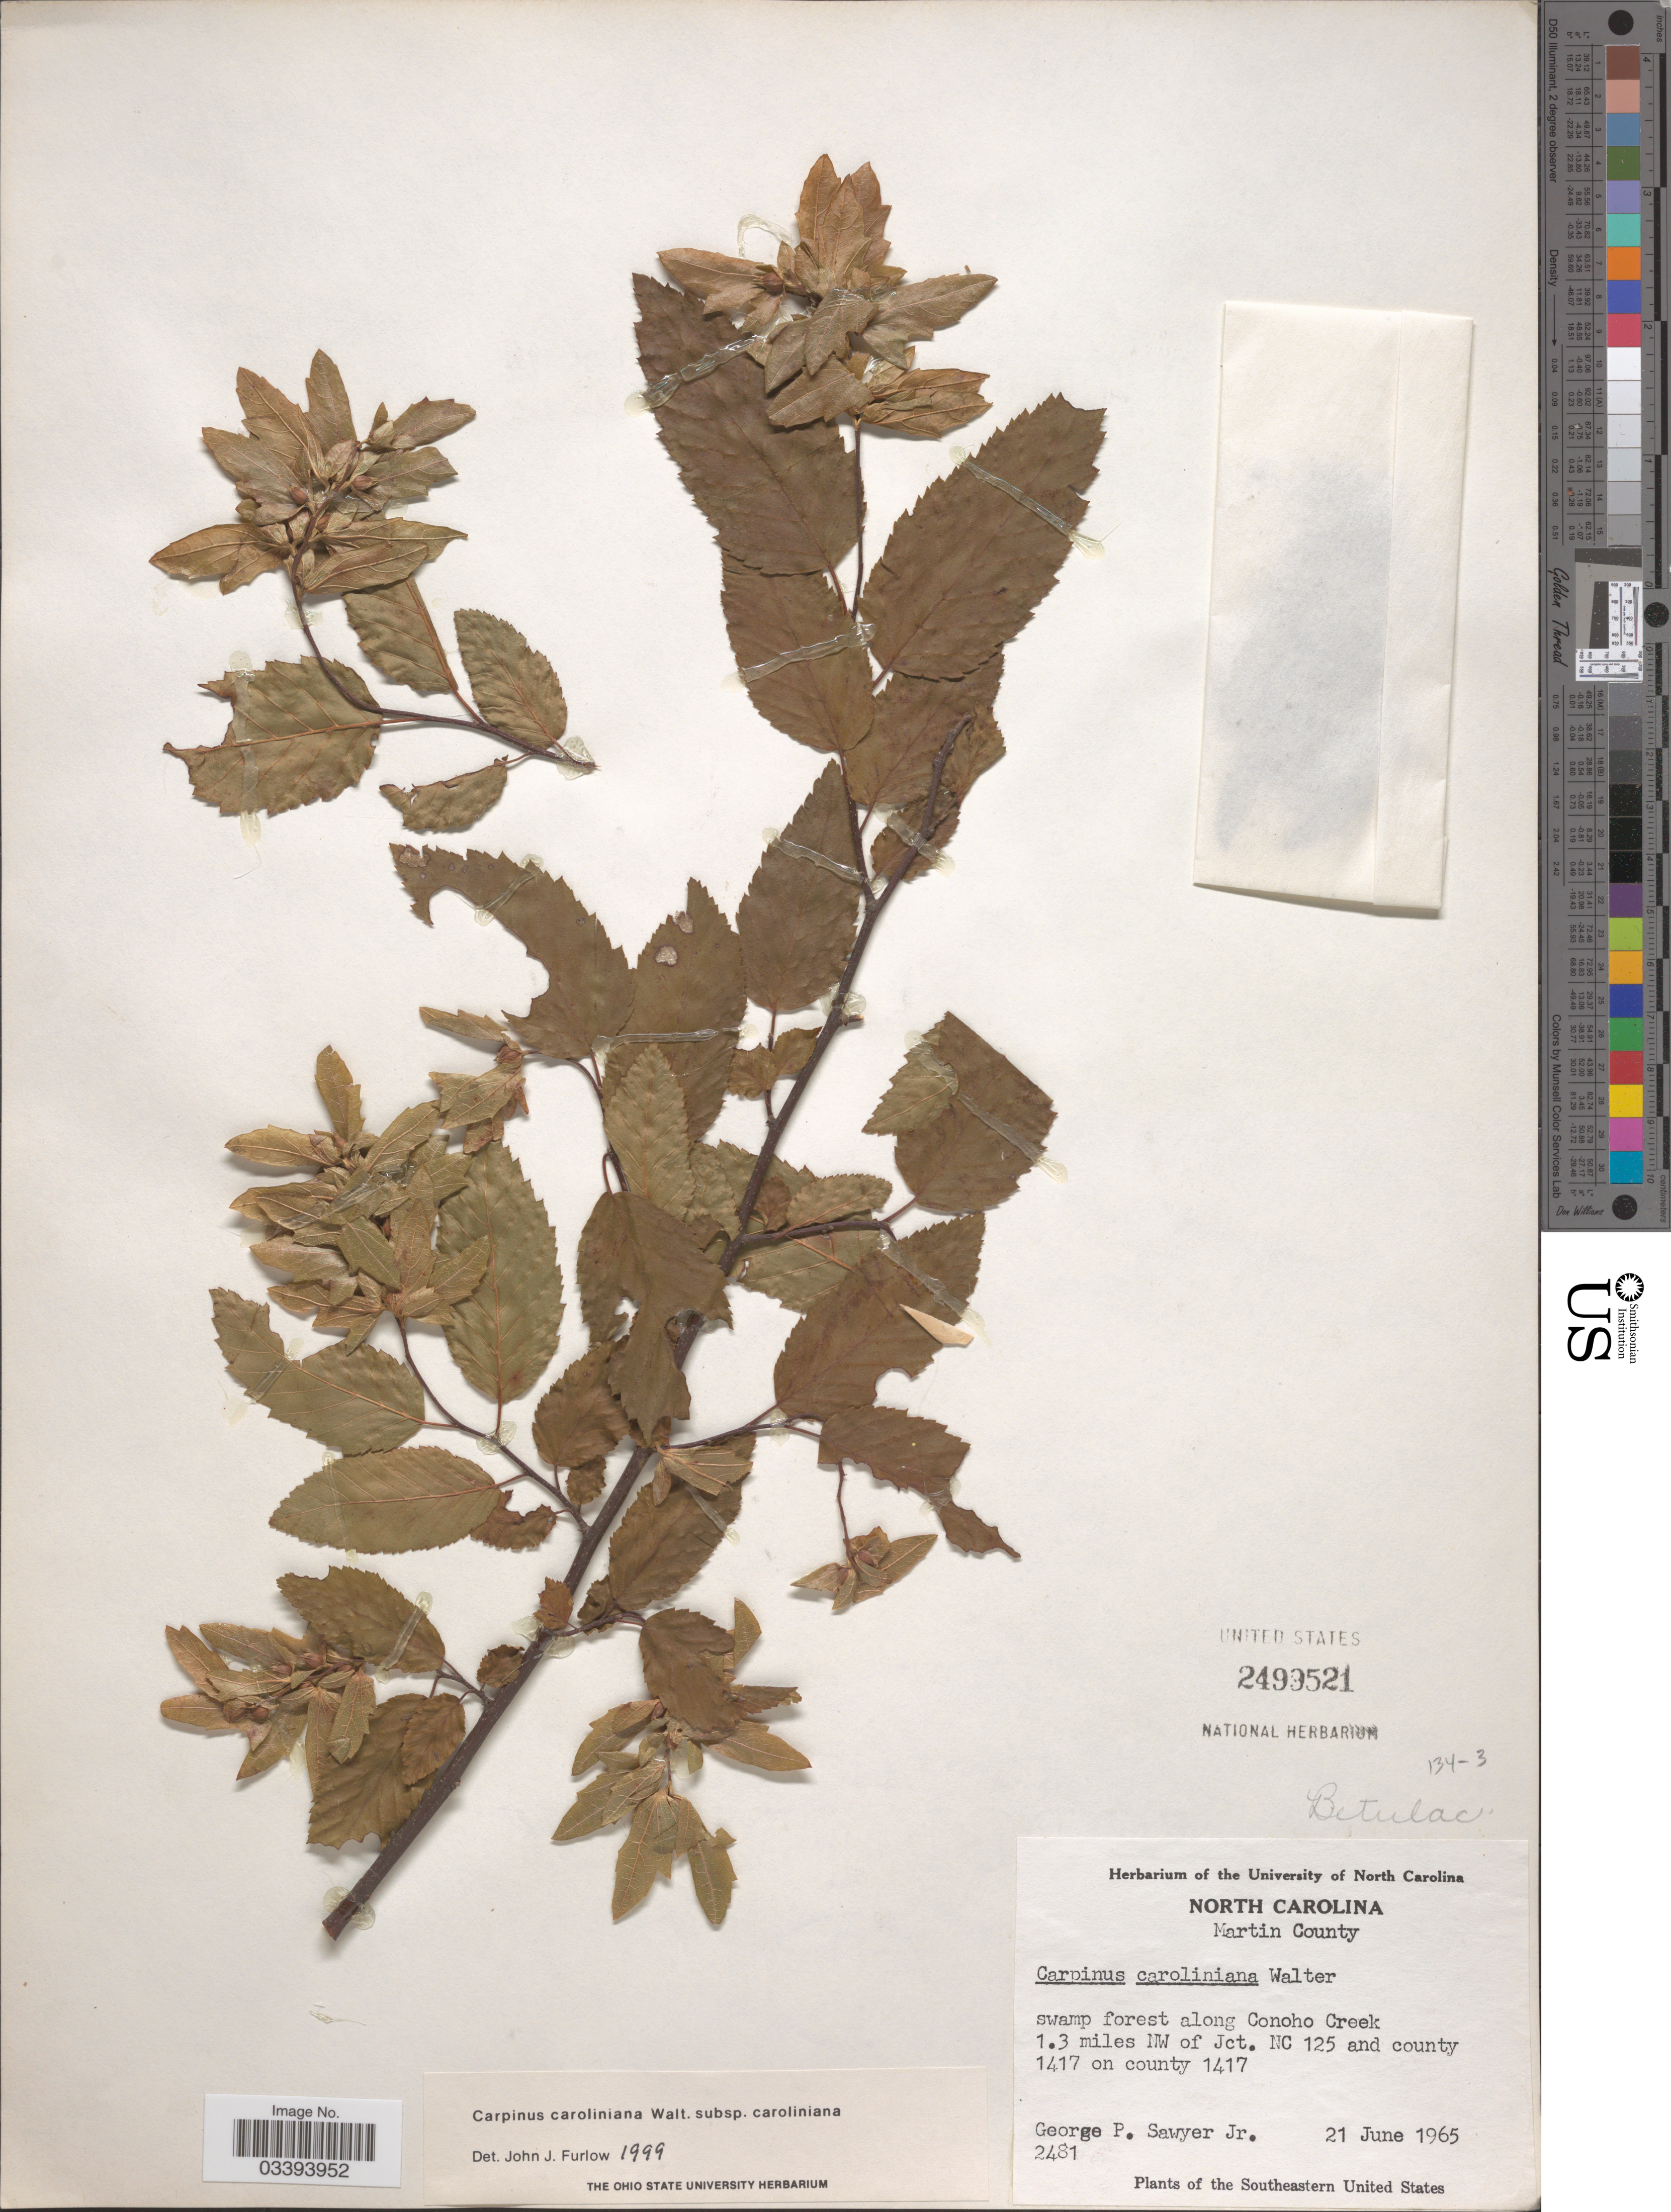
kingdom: Plantae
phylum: Tracheophyta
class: Magnoliopsida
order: Fagales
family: Betulaceae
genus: Carpinus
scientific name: Carpinus caroliniana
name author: Walter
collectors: G. Sawyer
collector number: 2481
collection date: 1965-06-21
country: United States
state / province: North Carolina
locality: Martin County. Swamp forest along Conoho Creek 1.3 miles NW of Jct. NC 125 and county 1417 on county 1417.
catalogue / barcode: US 2499521